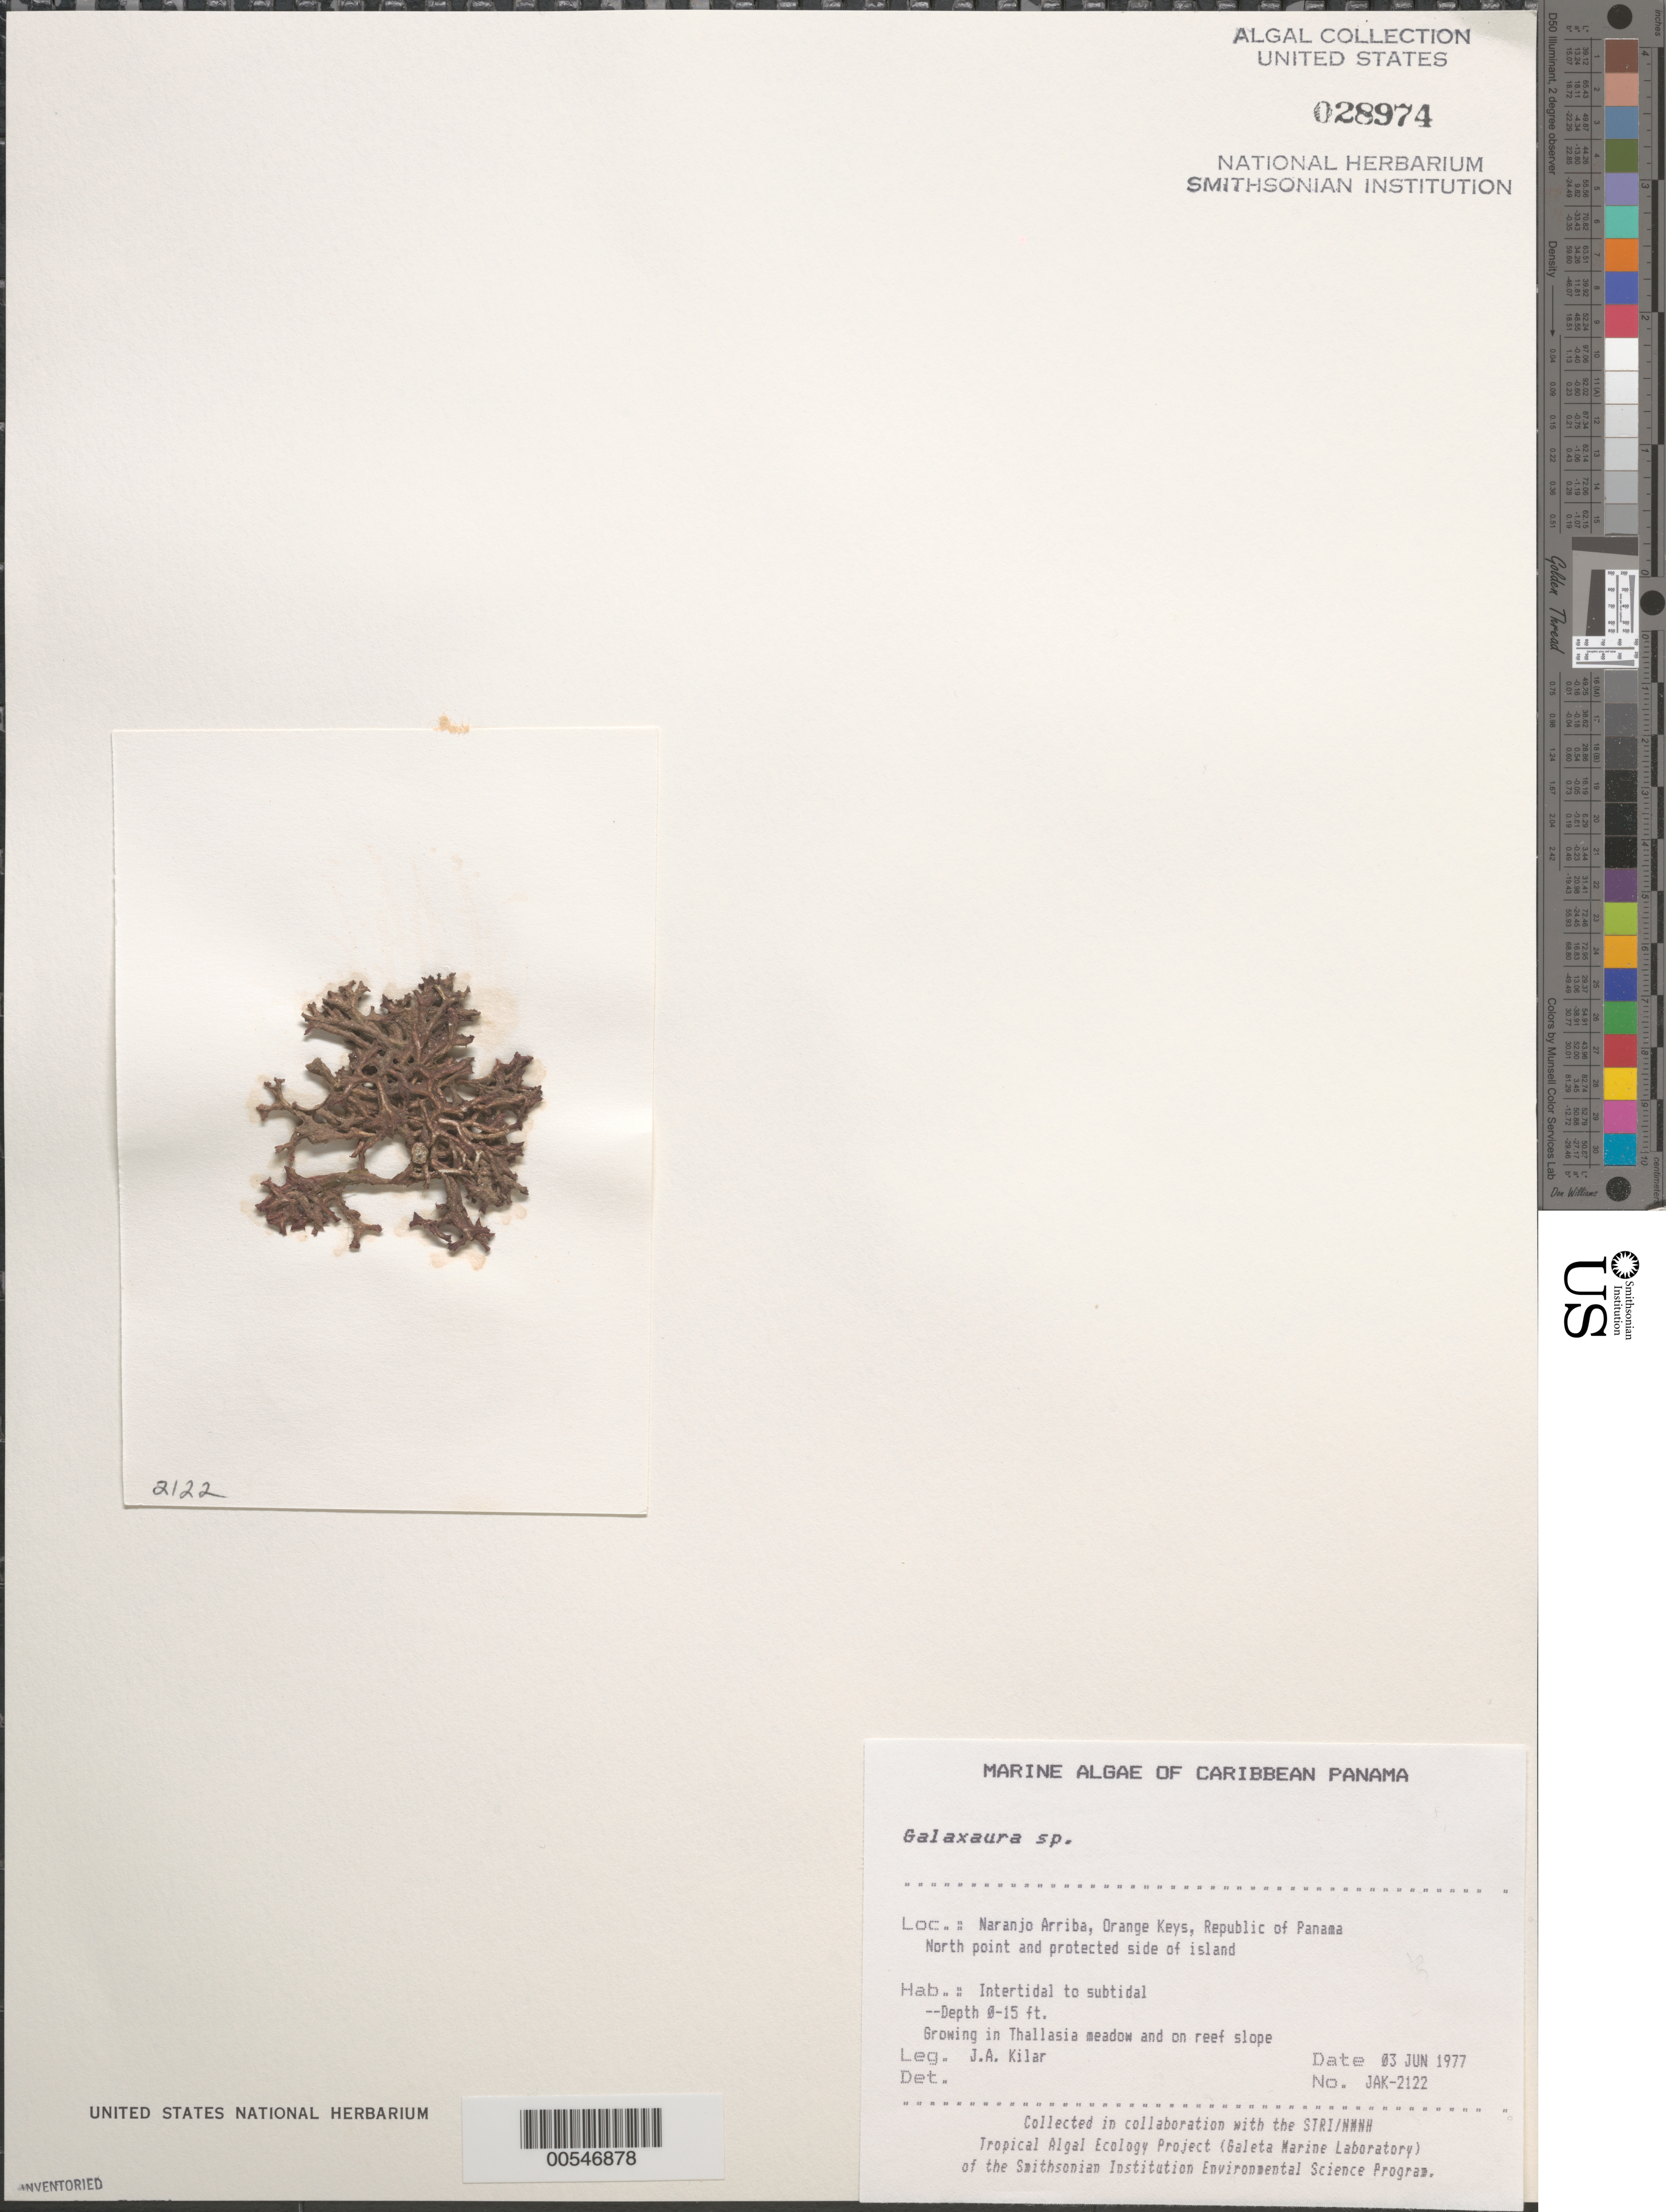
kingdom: Plantae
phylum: Rhodophyta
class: Florideophyceae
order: Nemaliales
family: Galaxauraceae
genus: Galaxaura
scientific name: Galaxaura sp.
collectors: J. A. Kilar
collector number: JAK-2122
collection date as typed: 03 Jun 1977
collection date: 1977-06-03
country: Panama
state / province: Colón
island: Naranjo Arriba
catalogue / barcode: US 28974